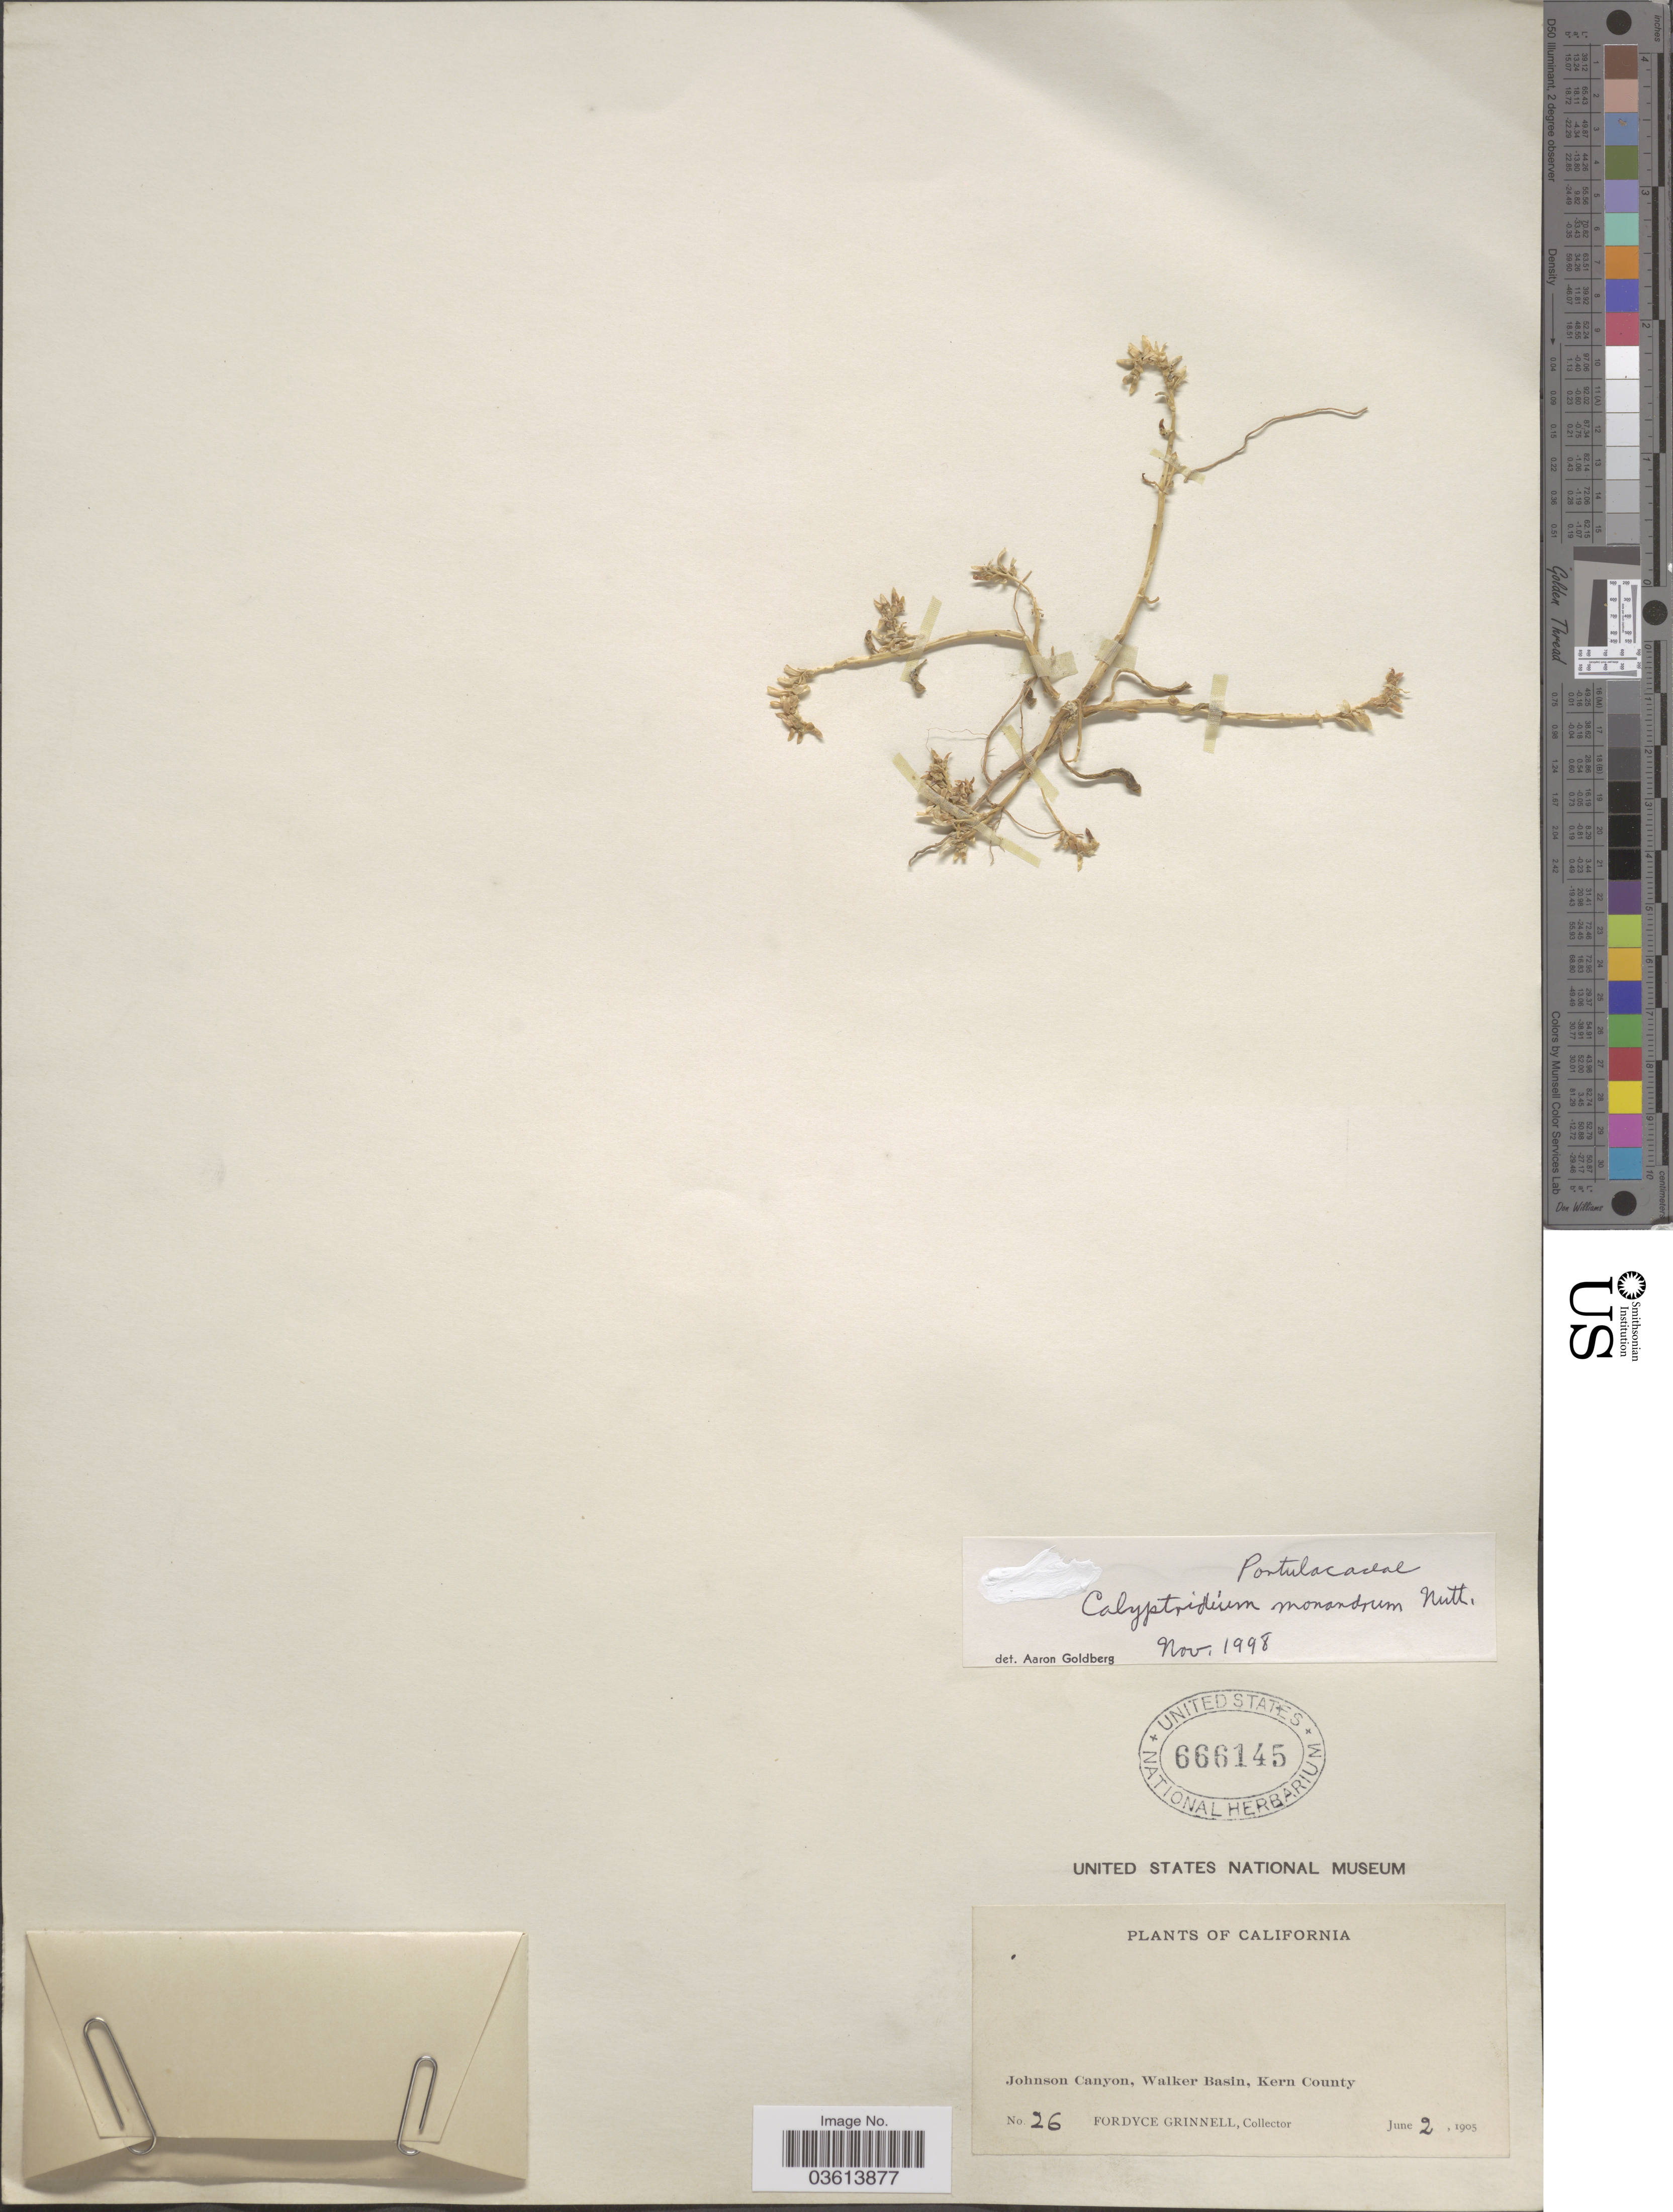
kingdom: Plantae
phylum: Tracheophyta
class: Magnoliopsida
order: Caryophyllales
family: Montiaceae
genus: Calyptridium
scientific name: Calyptridium monandrum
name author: (Nutt.) Nutt.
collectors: F. Grinnell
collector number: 26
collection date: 1905-06-02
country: United States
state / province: California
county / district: Kern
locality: Johnson Canyon, Walker Basin, Kern County.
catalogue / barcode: US 666145